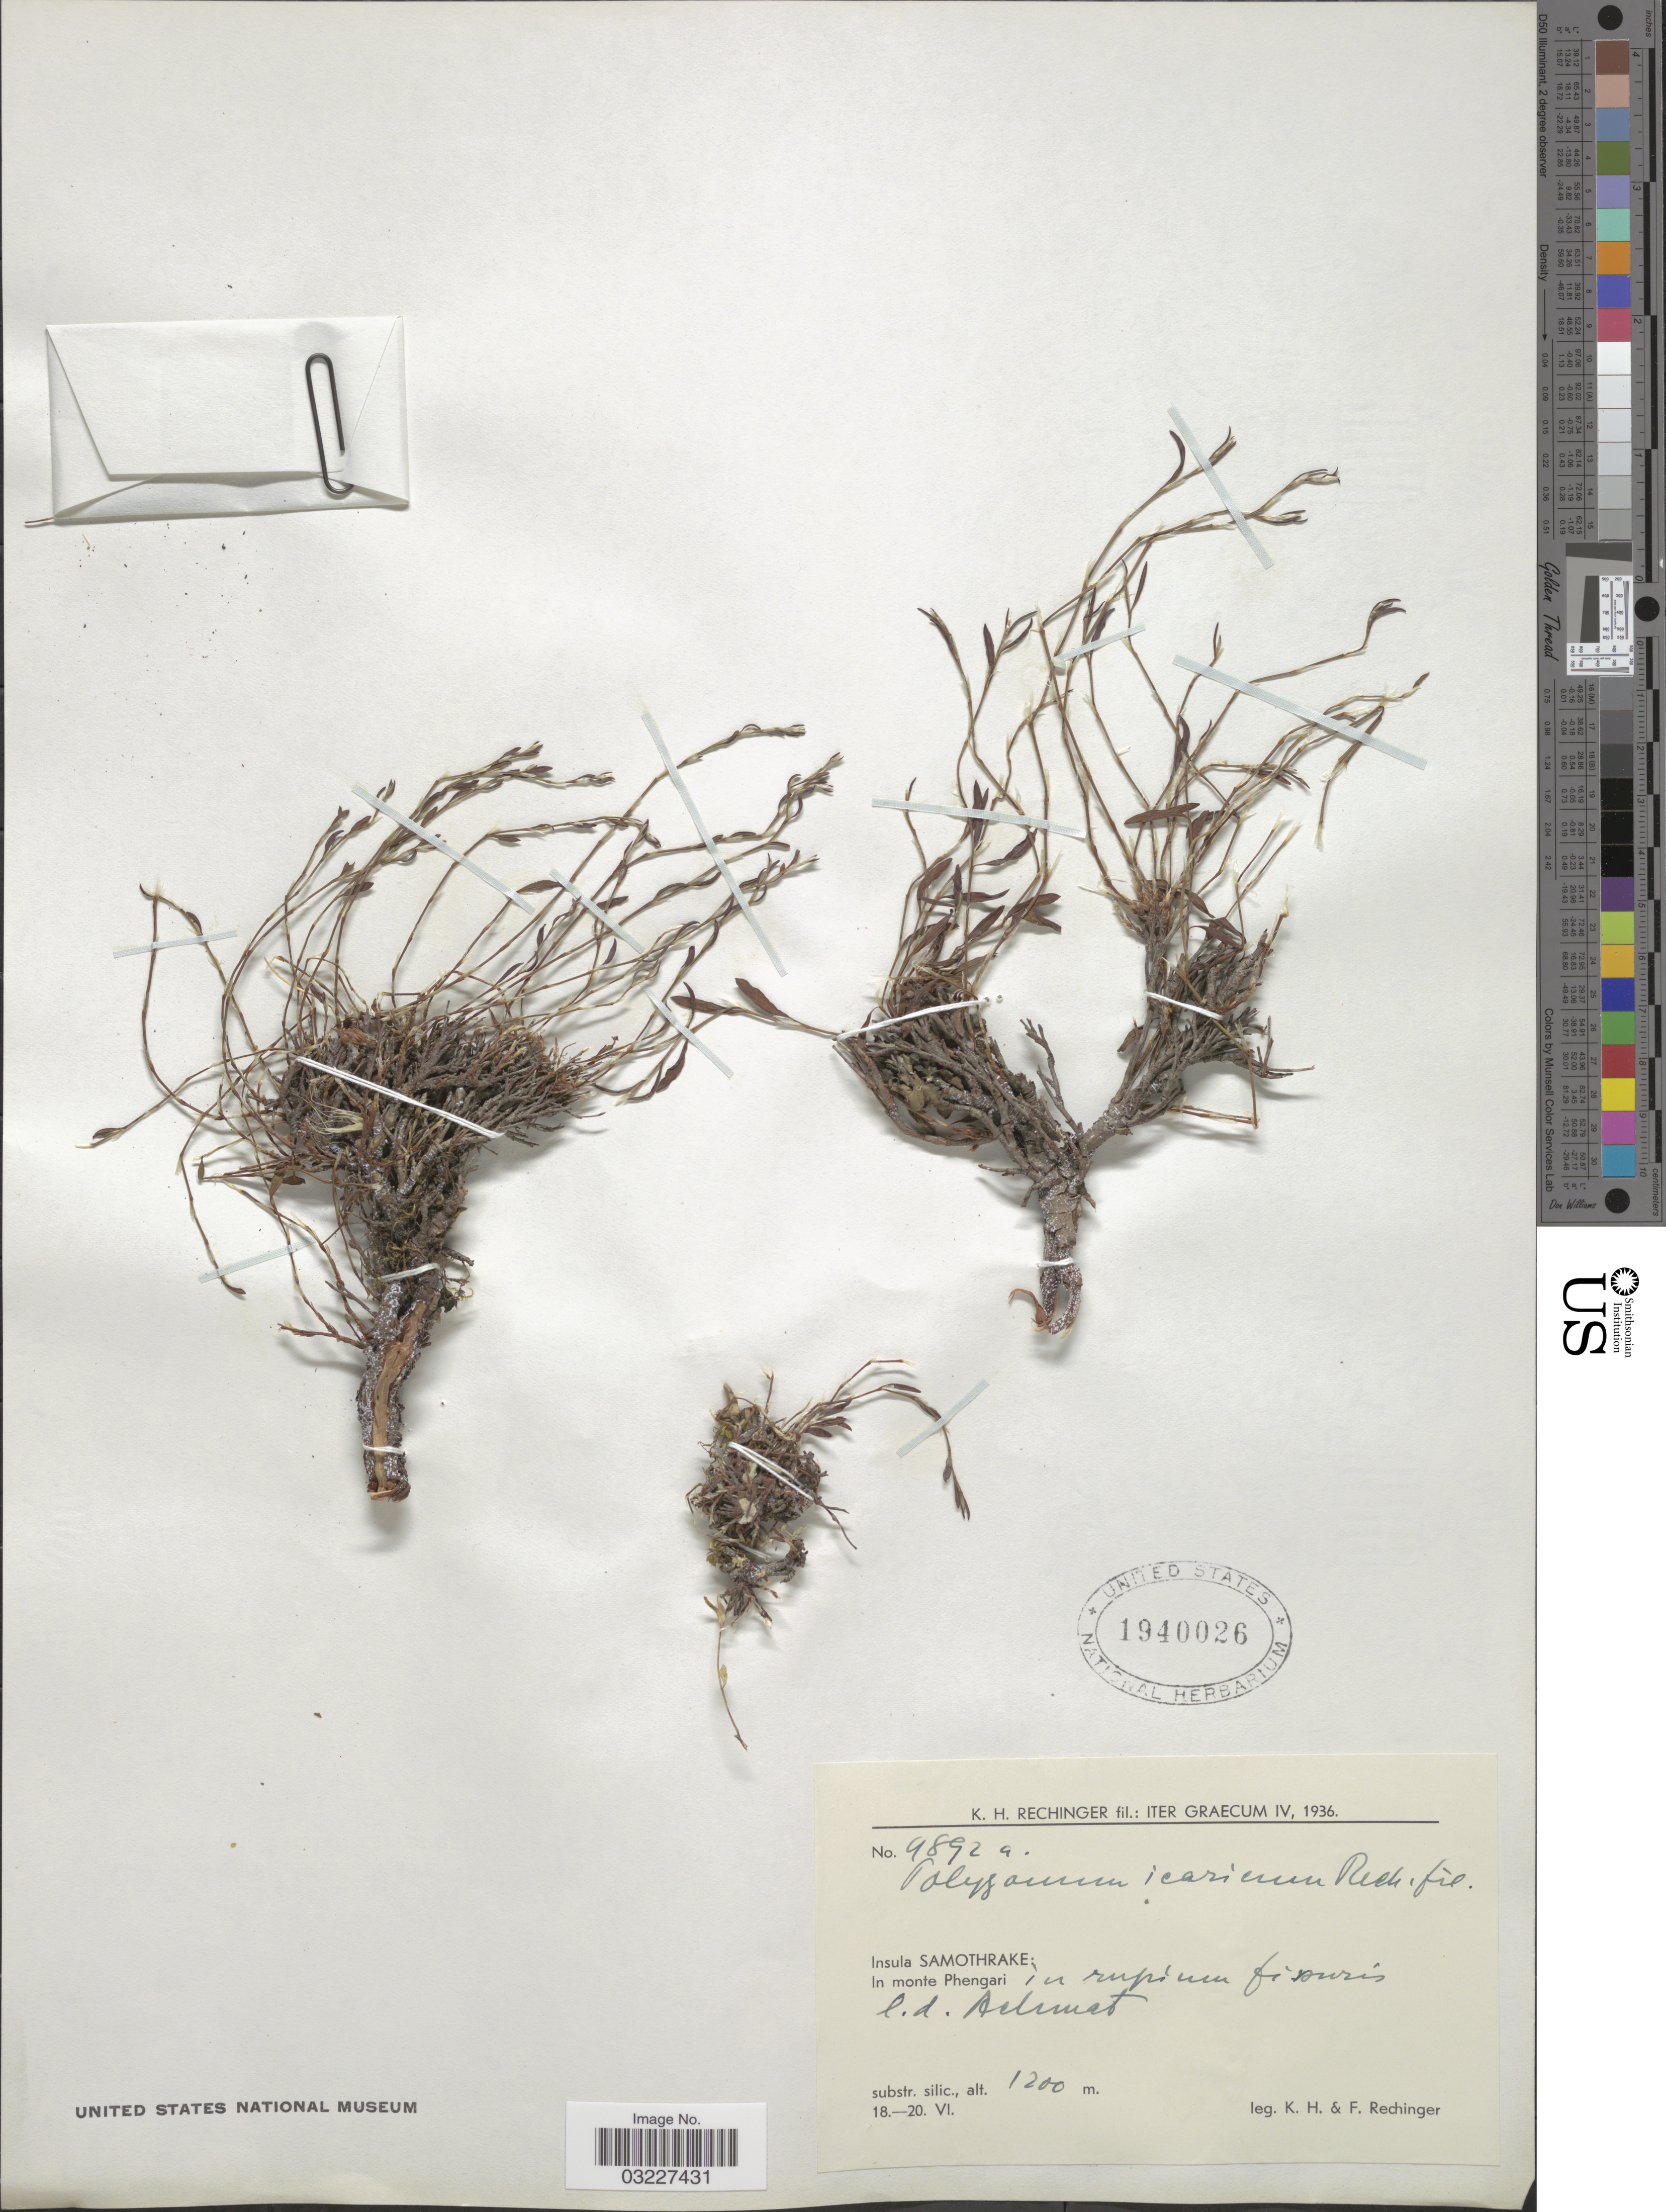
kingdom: Plantae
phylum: Tracheophyta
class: Magnoliopsida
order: Caryophyllales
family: Polygonaceae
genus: Polygonum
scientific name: Polygonum icaricum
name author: Rech. f.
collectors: K. H. Rechinger & F. Rechinger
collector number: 9892a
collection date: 1936-06-18/1936-06-20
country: Greece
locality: Iter Graecum IV, Insula Samothrake: In monte Phengari in rupium fissuris l.d. Achmat [interpreted].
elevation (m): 1200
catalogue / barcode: US 1940026